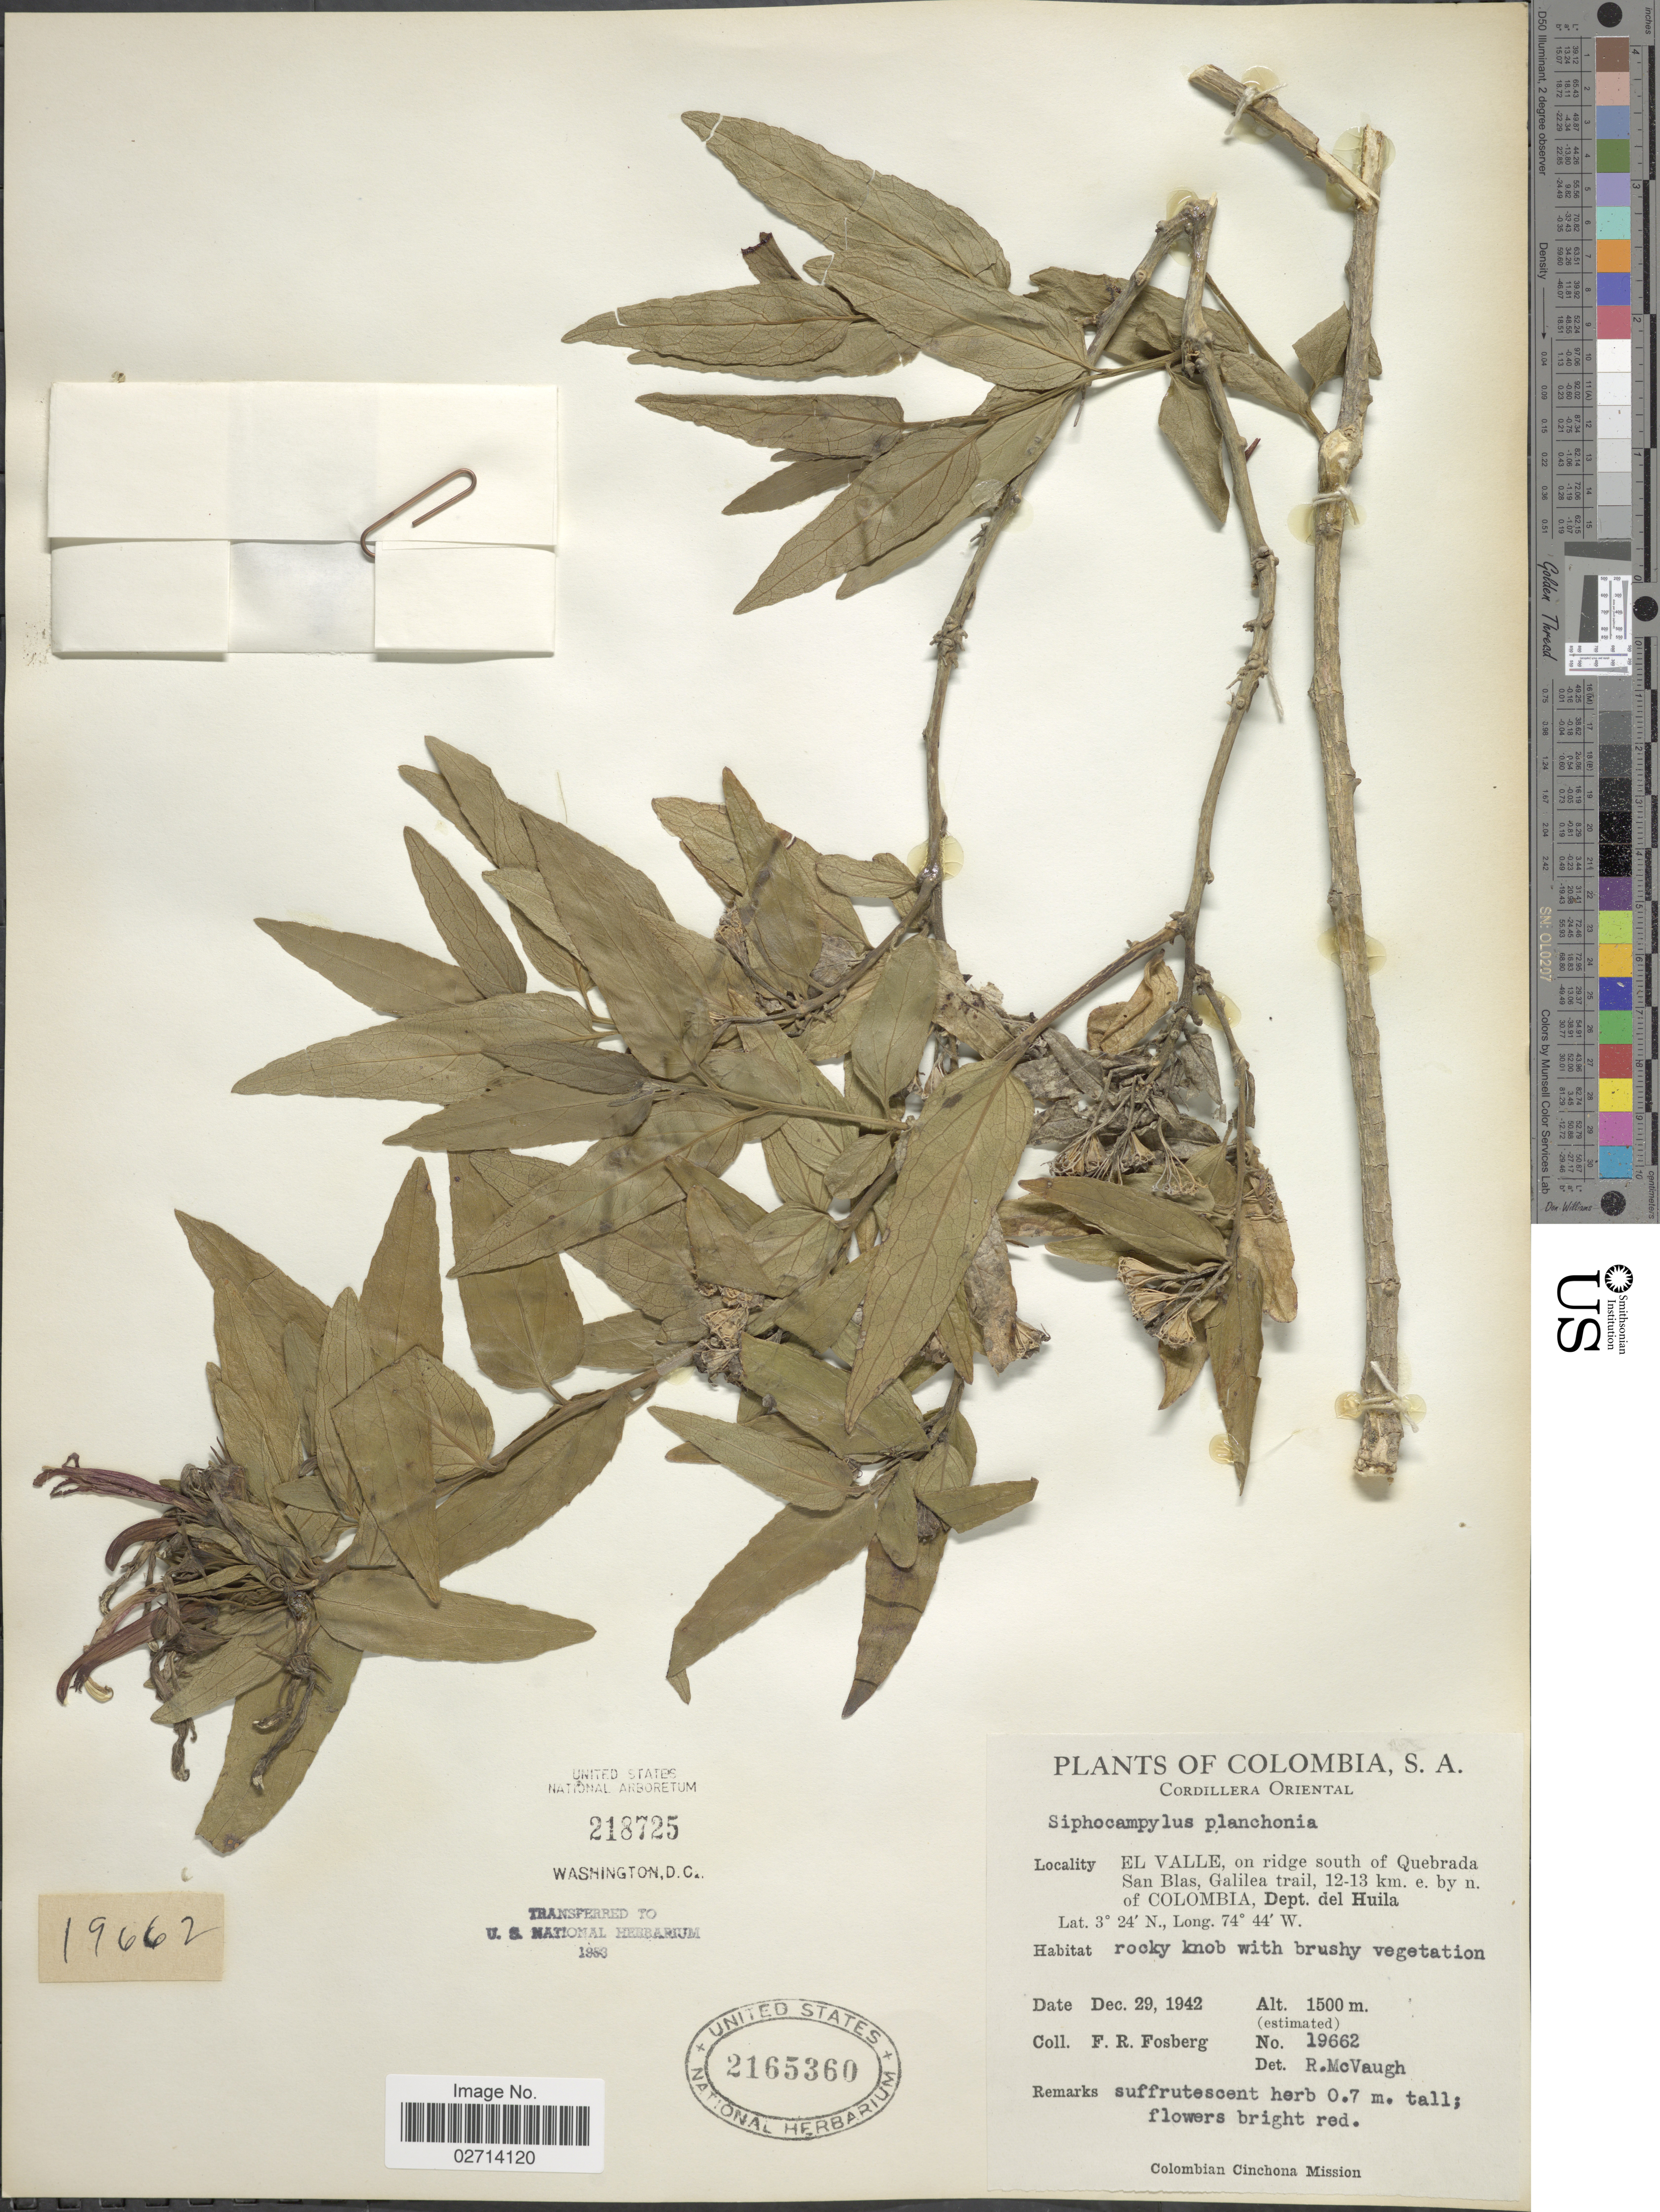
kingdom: Plantae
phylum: Tracheophyta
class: Magnoliopsida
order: Asterales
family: Campanulaceae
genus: Siphocampylus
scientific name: Siphocampylus planchonis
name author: E. Wimm.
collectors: F. R. Fosberg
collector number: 19662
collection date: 1942-12-29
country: Colombia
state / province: Huila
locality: Cordillera Oriental, El Valle, on ridge south of Quebrada San Blas, Galilea trail, 12-13 km. e. by n. of Colombia.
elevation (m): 1500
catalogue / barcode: US 2165360